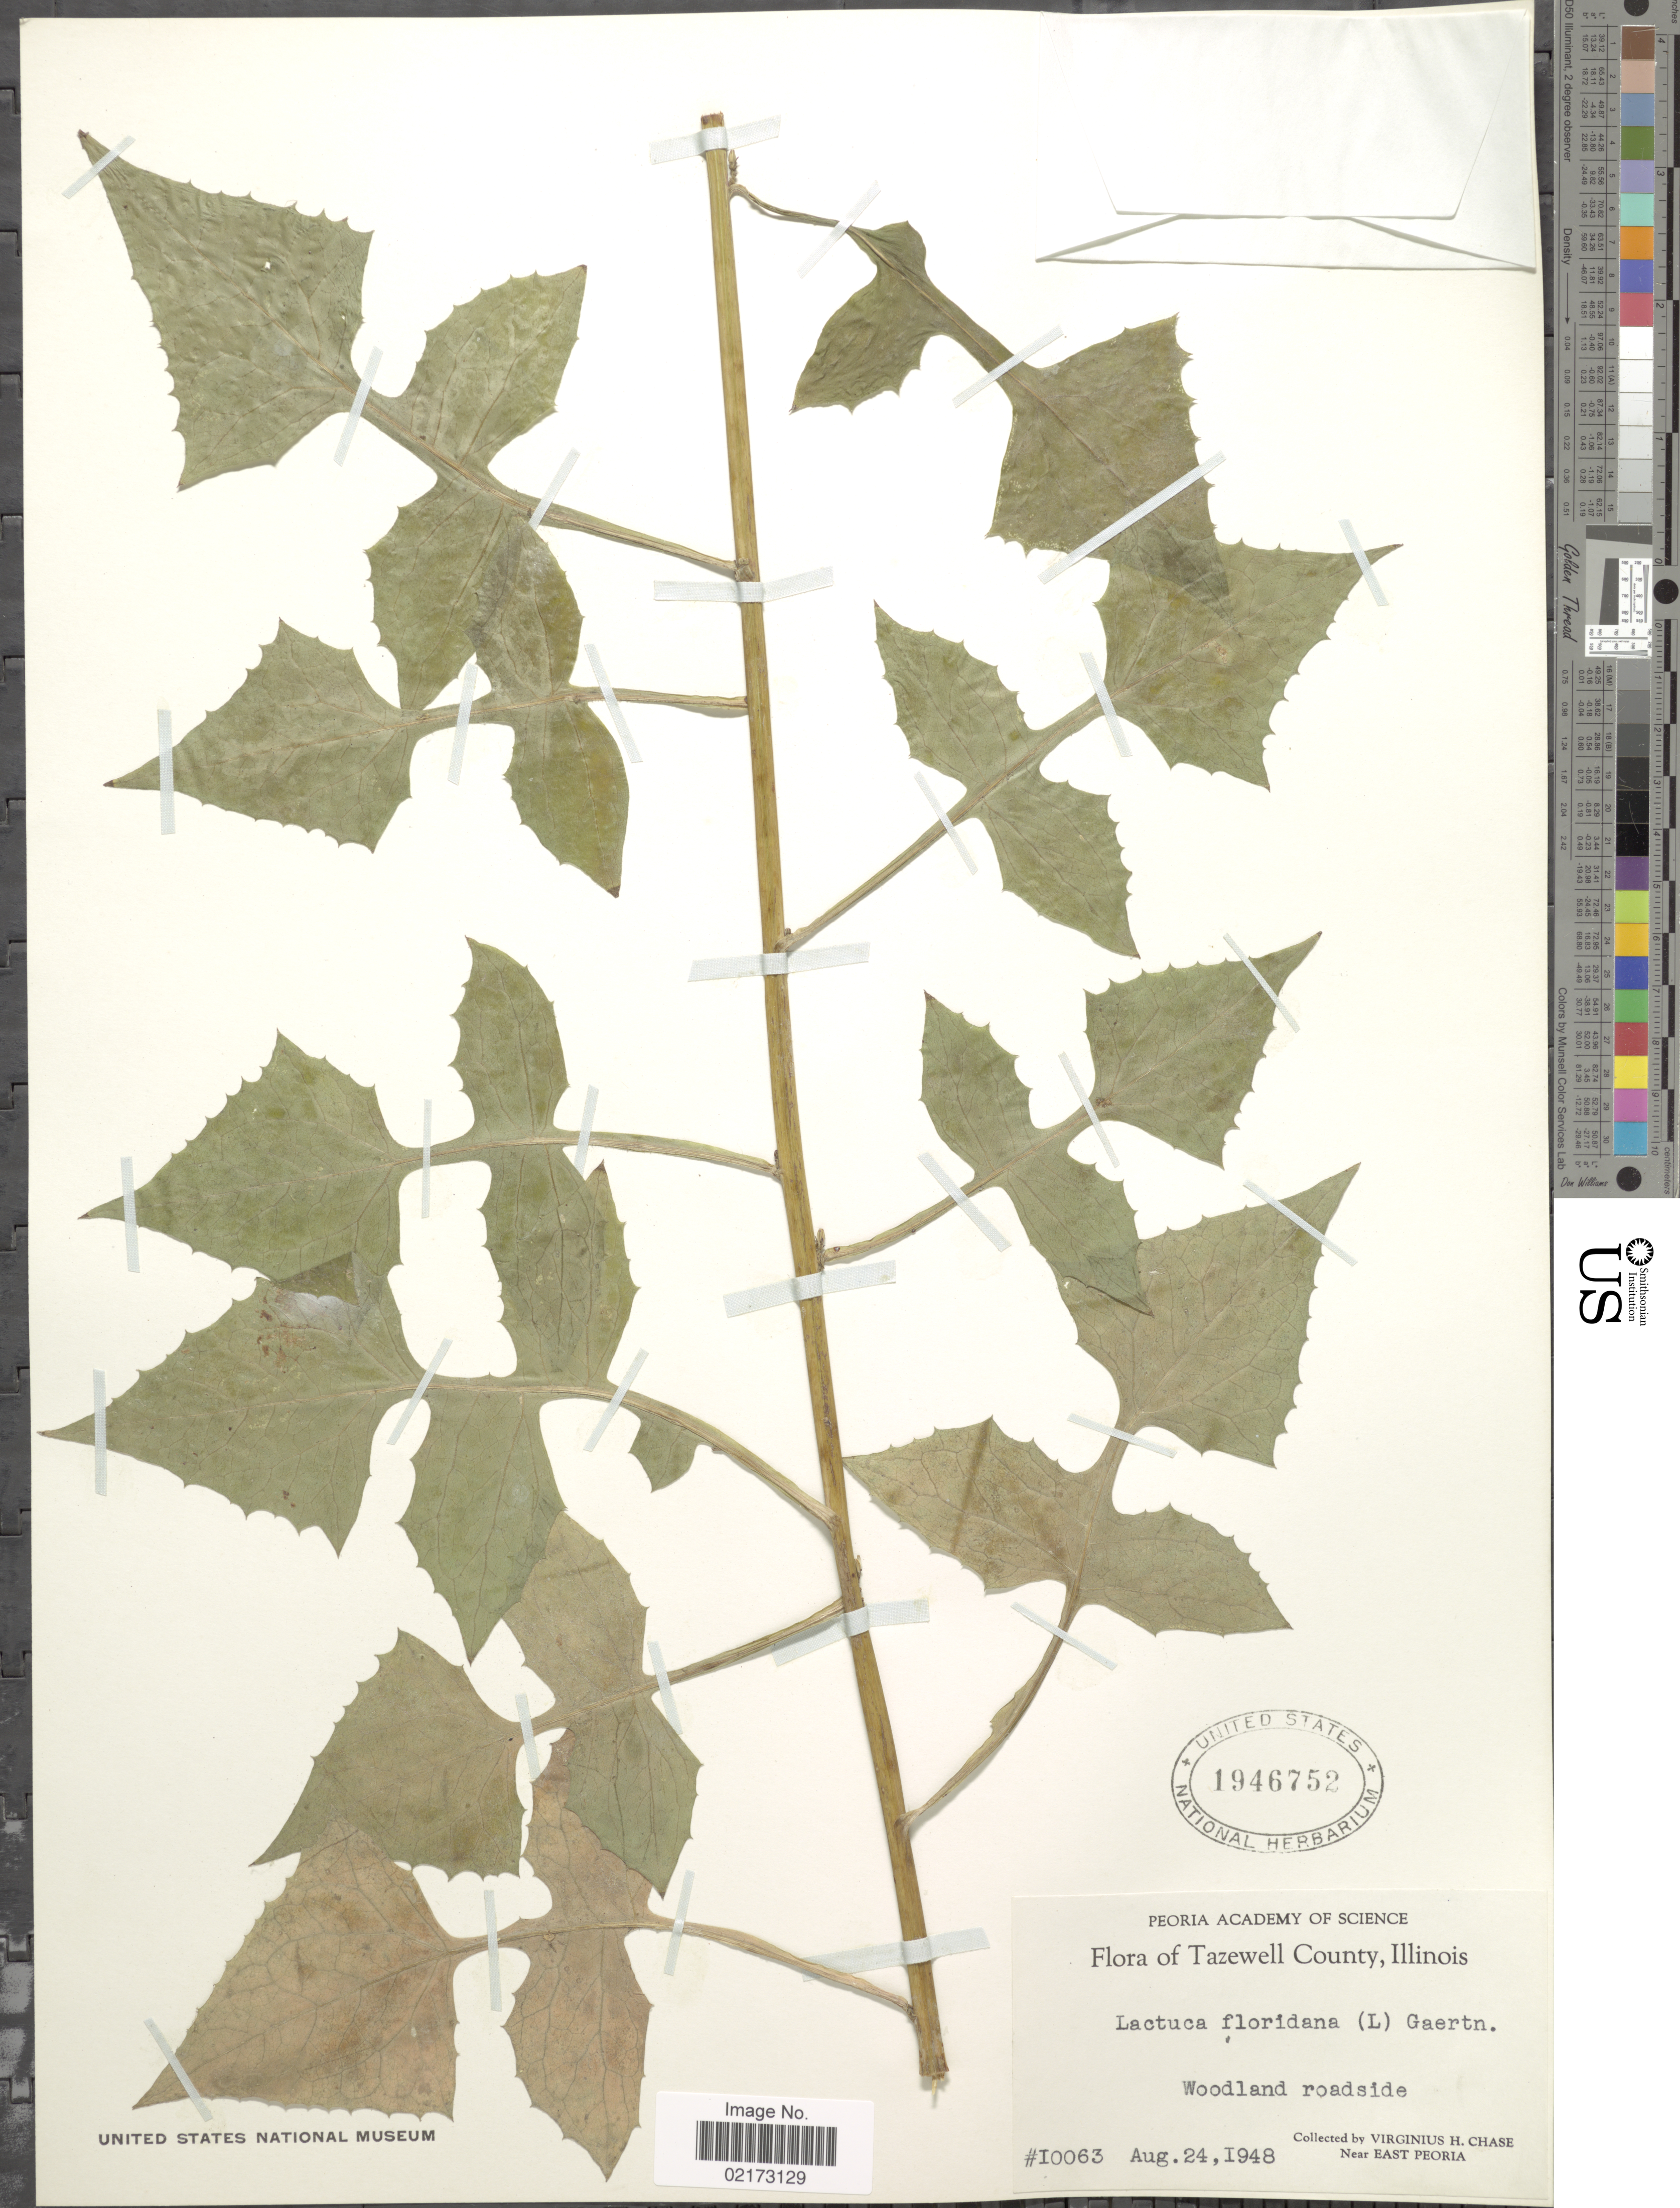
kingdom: Plantae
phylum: Tracheophyta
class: Magnoliopsida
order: Asterales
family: Asteraceae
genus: Lactuca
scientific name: Lactuca floridana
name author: (L.) Gaertn.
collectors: V. H. Chase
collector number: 10063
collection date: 1948-08-24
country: United States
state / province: Illinois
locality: Tazewell County, near East Peoria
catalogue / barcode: US 1946752